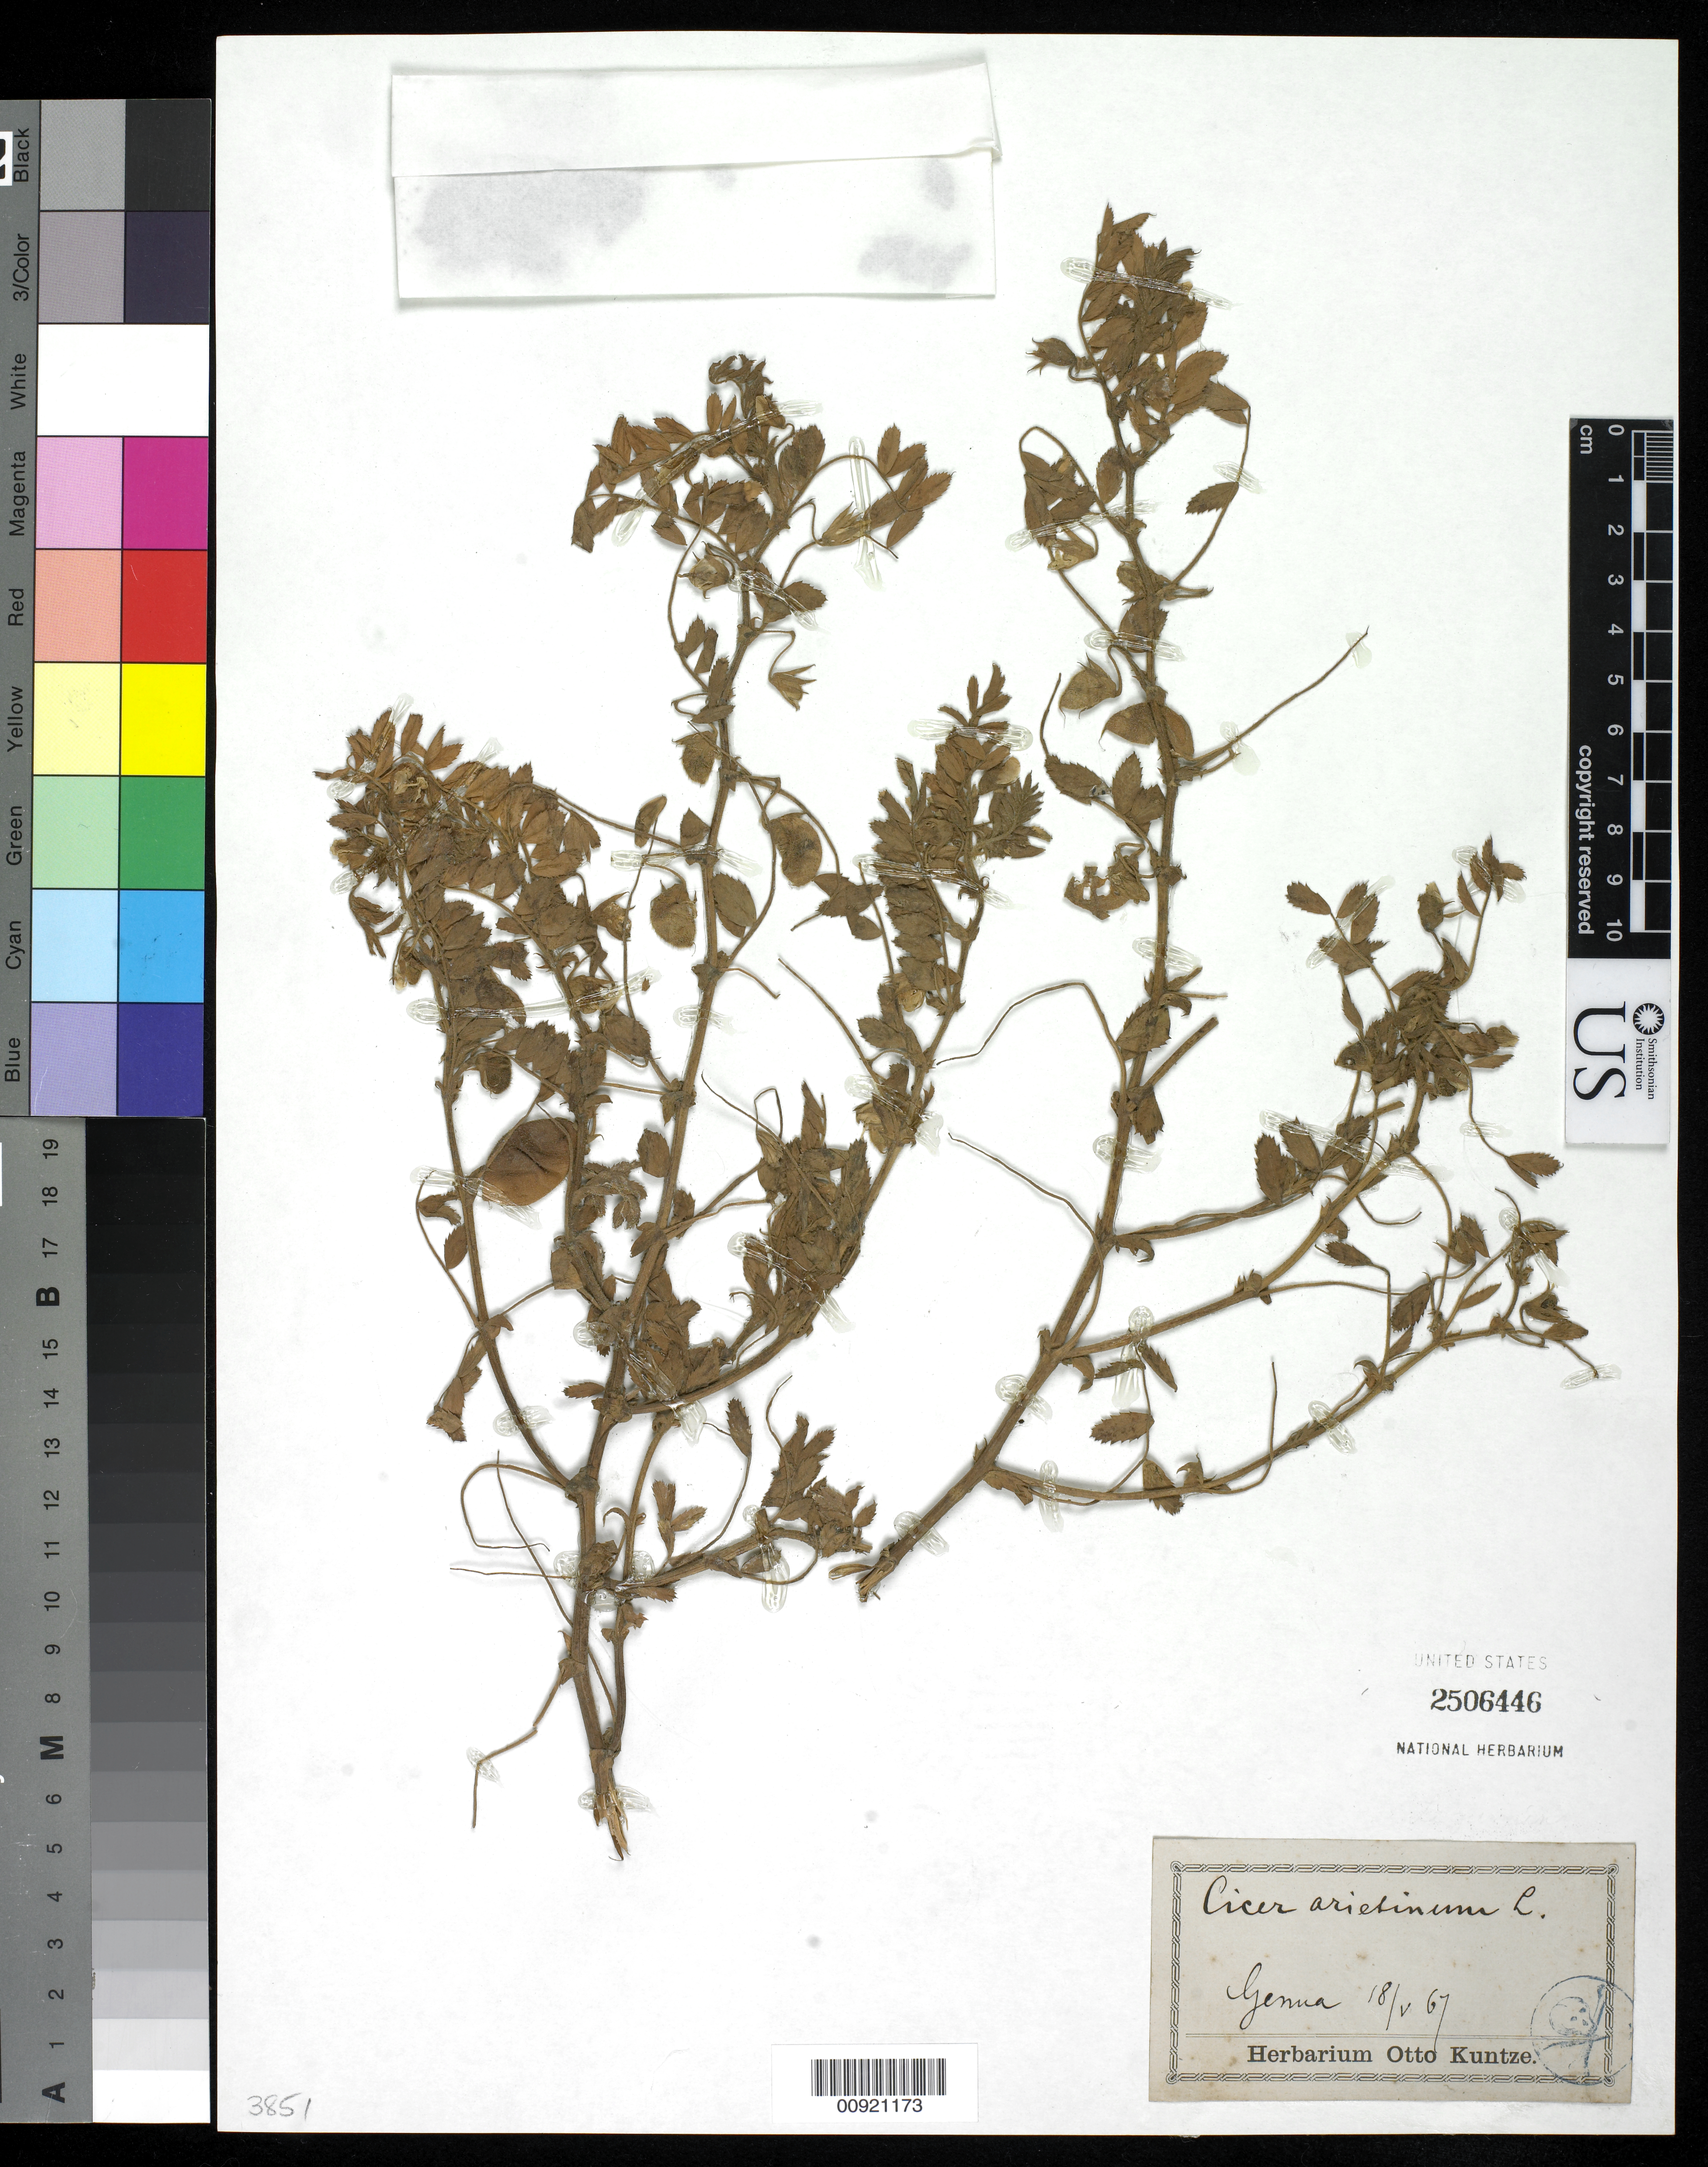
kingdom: Plantae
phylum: Tracheophyta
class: Magnoliopsida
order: Fabales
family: Fabaceae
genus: Cicer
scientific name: Cicer arietinum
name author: L.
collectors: C.E.O. Kuntze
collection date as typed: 18 May 1867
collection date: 1867-05-18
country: Italy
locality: Genua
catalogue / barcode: US 2506446